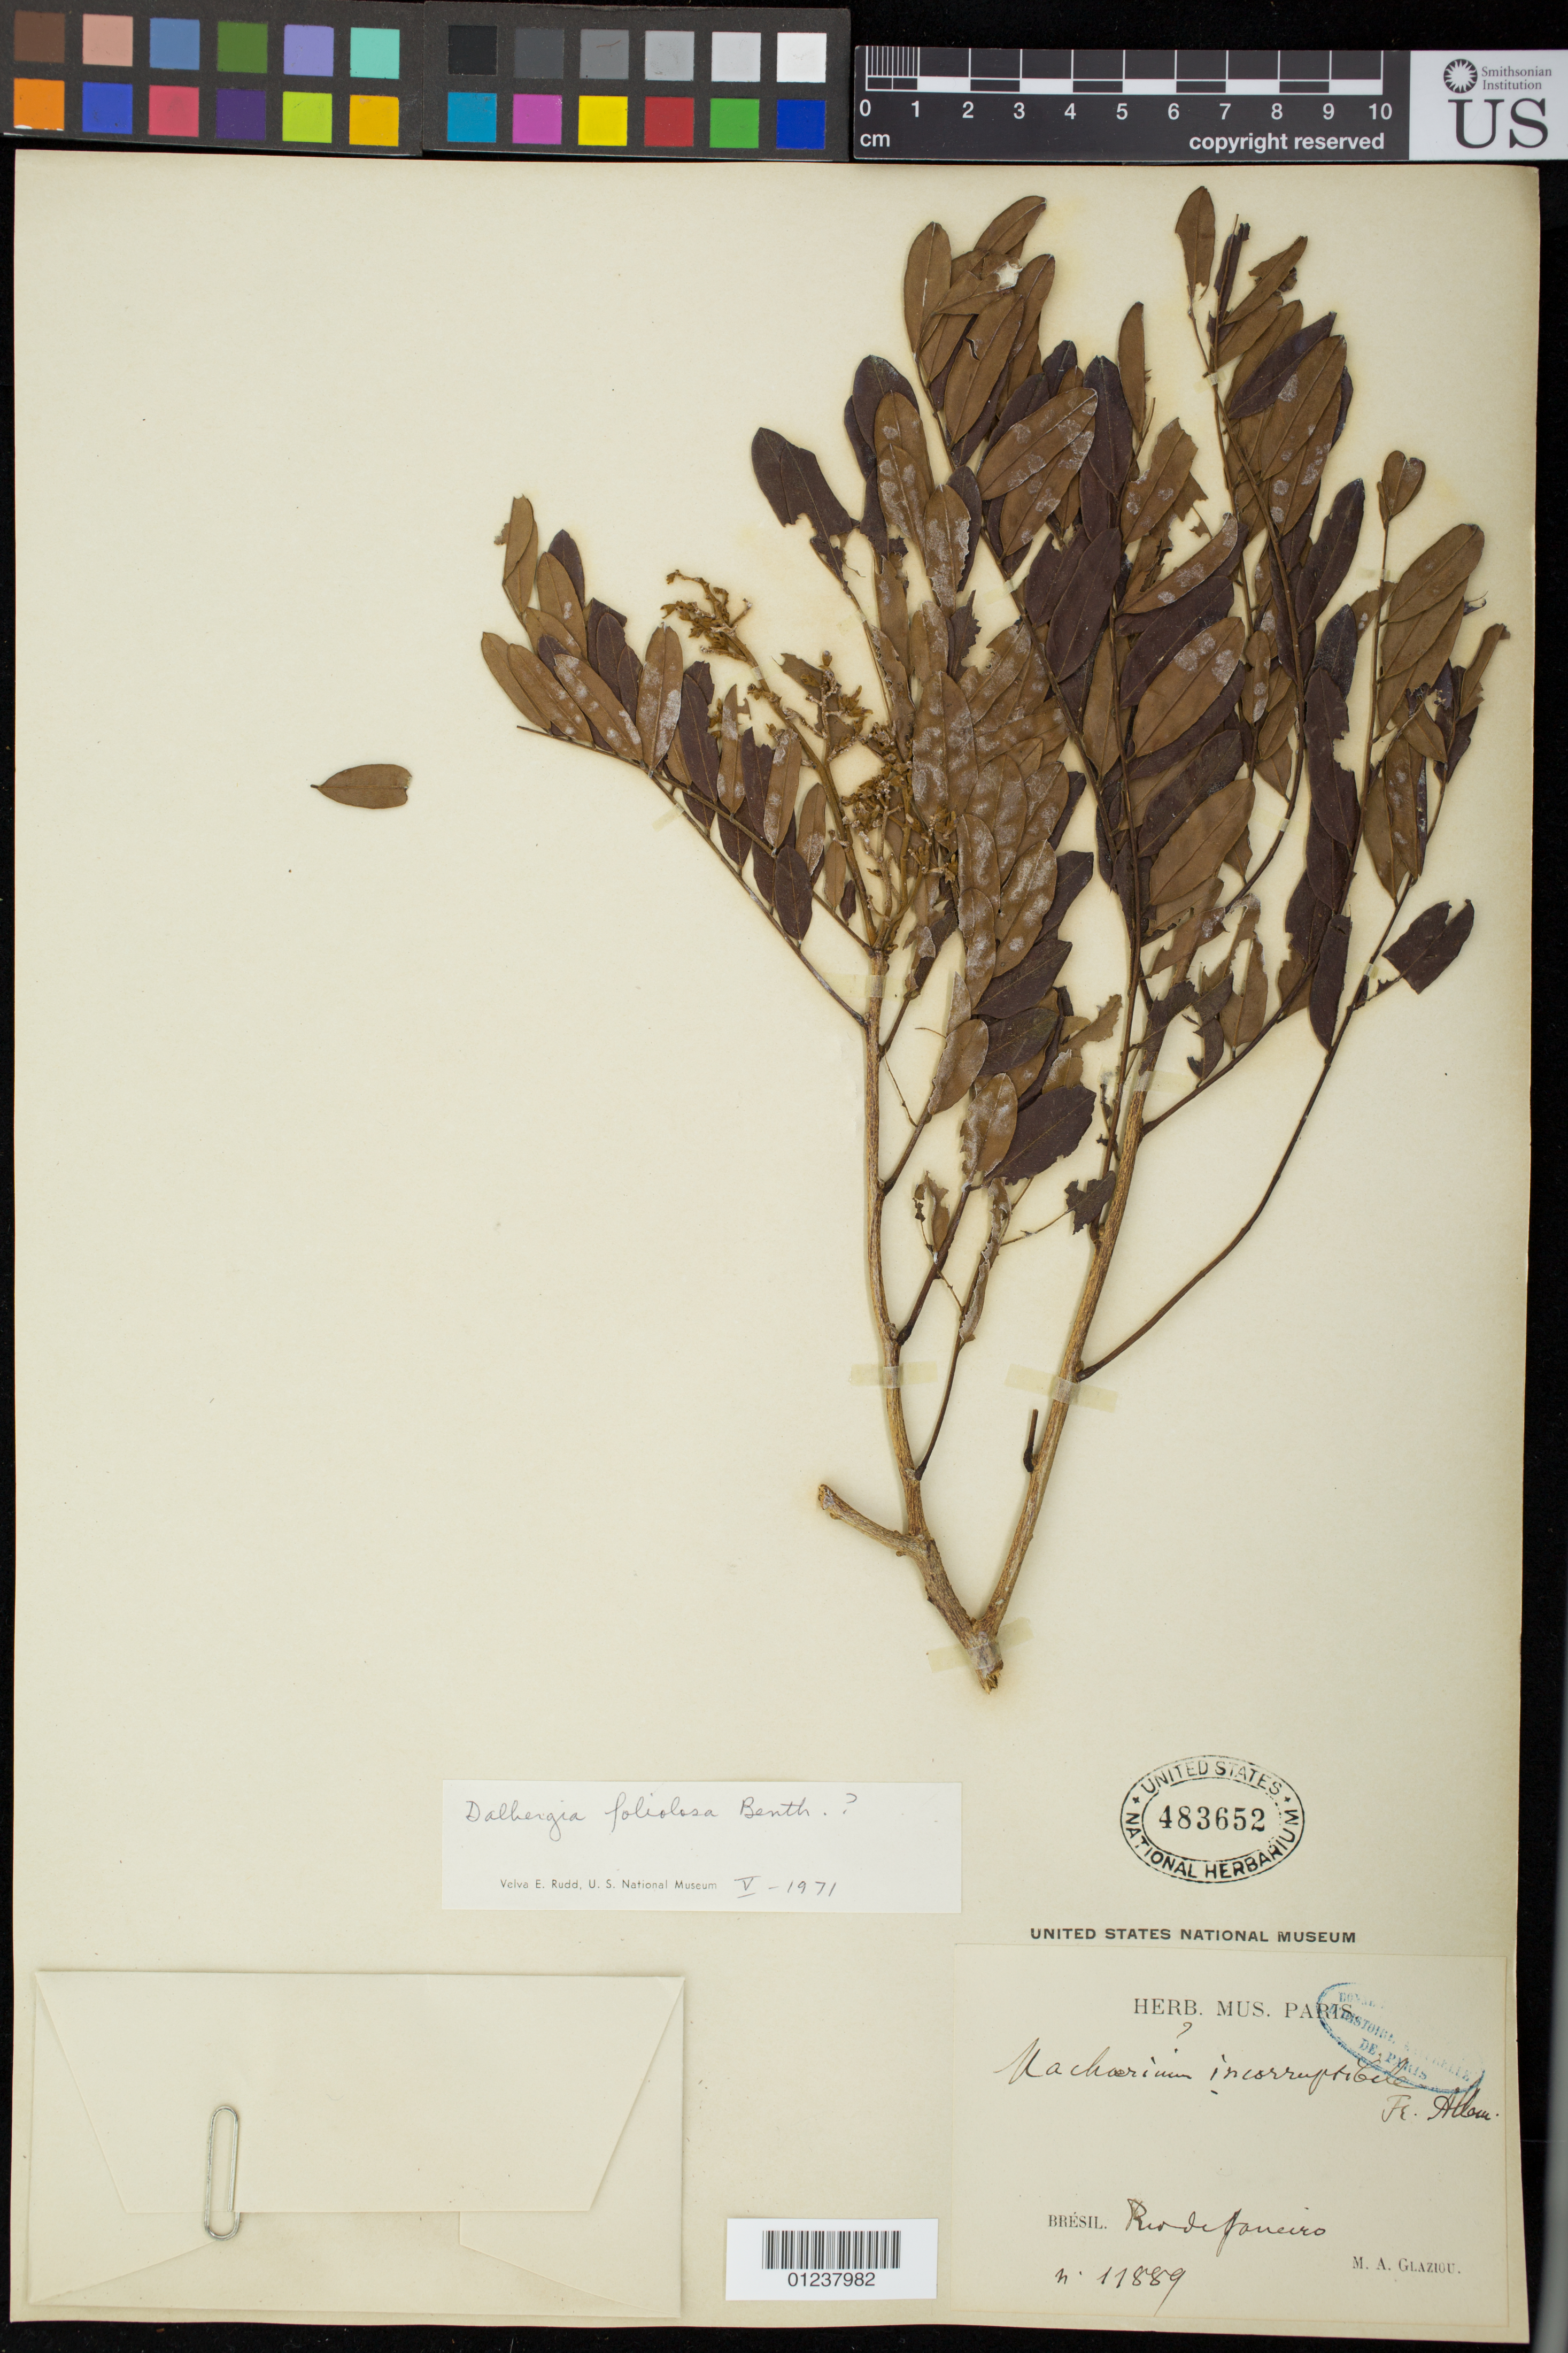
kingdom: Plantae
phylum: Tracheophyta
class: Magnoliopsida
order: Fabales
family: Fabaceae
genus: Dalbergia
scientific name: Dalbergia foliosa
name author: (Benth.) A.M. Carvalho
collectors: A. Glaziou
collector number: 17889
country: Brazil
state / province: Rio de Janeiro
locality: Rio de Janeiro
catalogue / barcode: US 483652